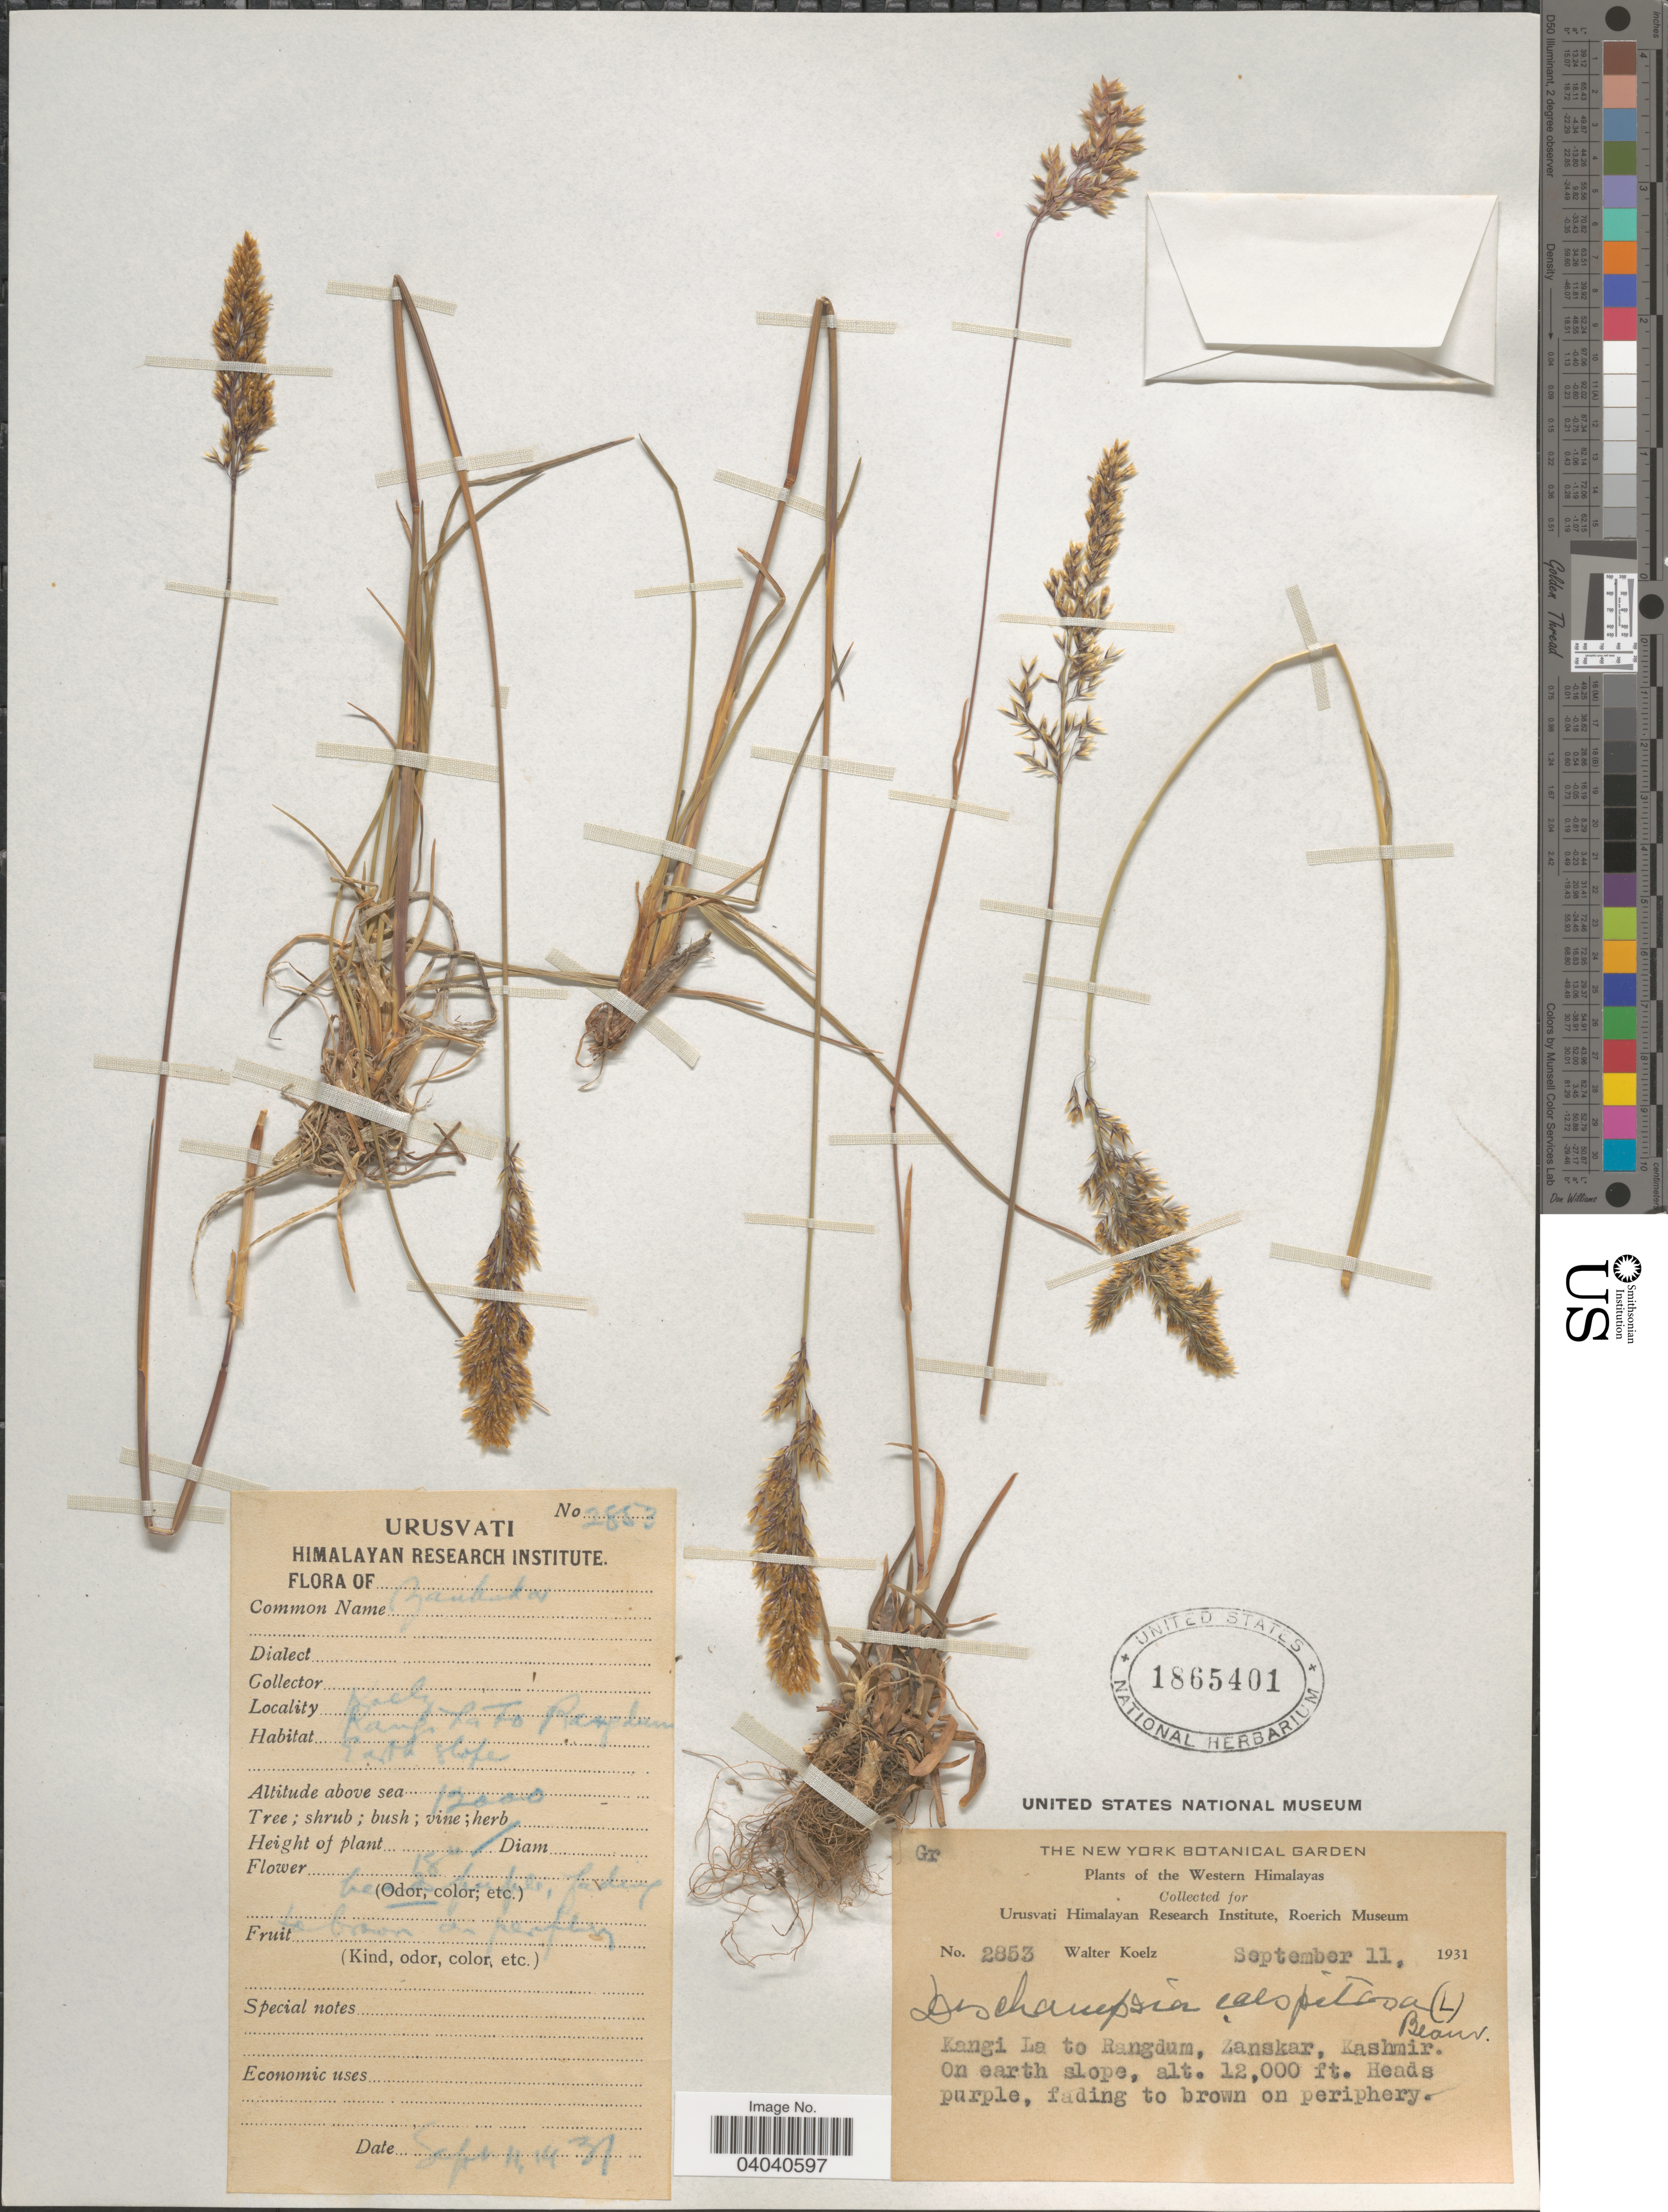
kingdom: Plantae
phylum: Tracheophyta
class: Liliopsida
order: Poales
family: Poaceae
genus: Deschampsia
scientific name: Deschampsia cespitosa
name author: (L.) P. Beauv.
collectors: W. N. Koelz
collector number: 2853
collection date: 1931-09-11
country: India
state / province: Jammu and Kashmir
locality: The Western Himalayas. Kangi La to Rangdum, Zanskar, Kashmir. On earth slope.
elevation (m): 3658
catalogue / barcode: US 1865401